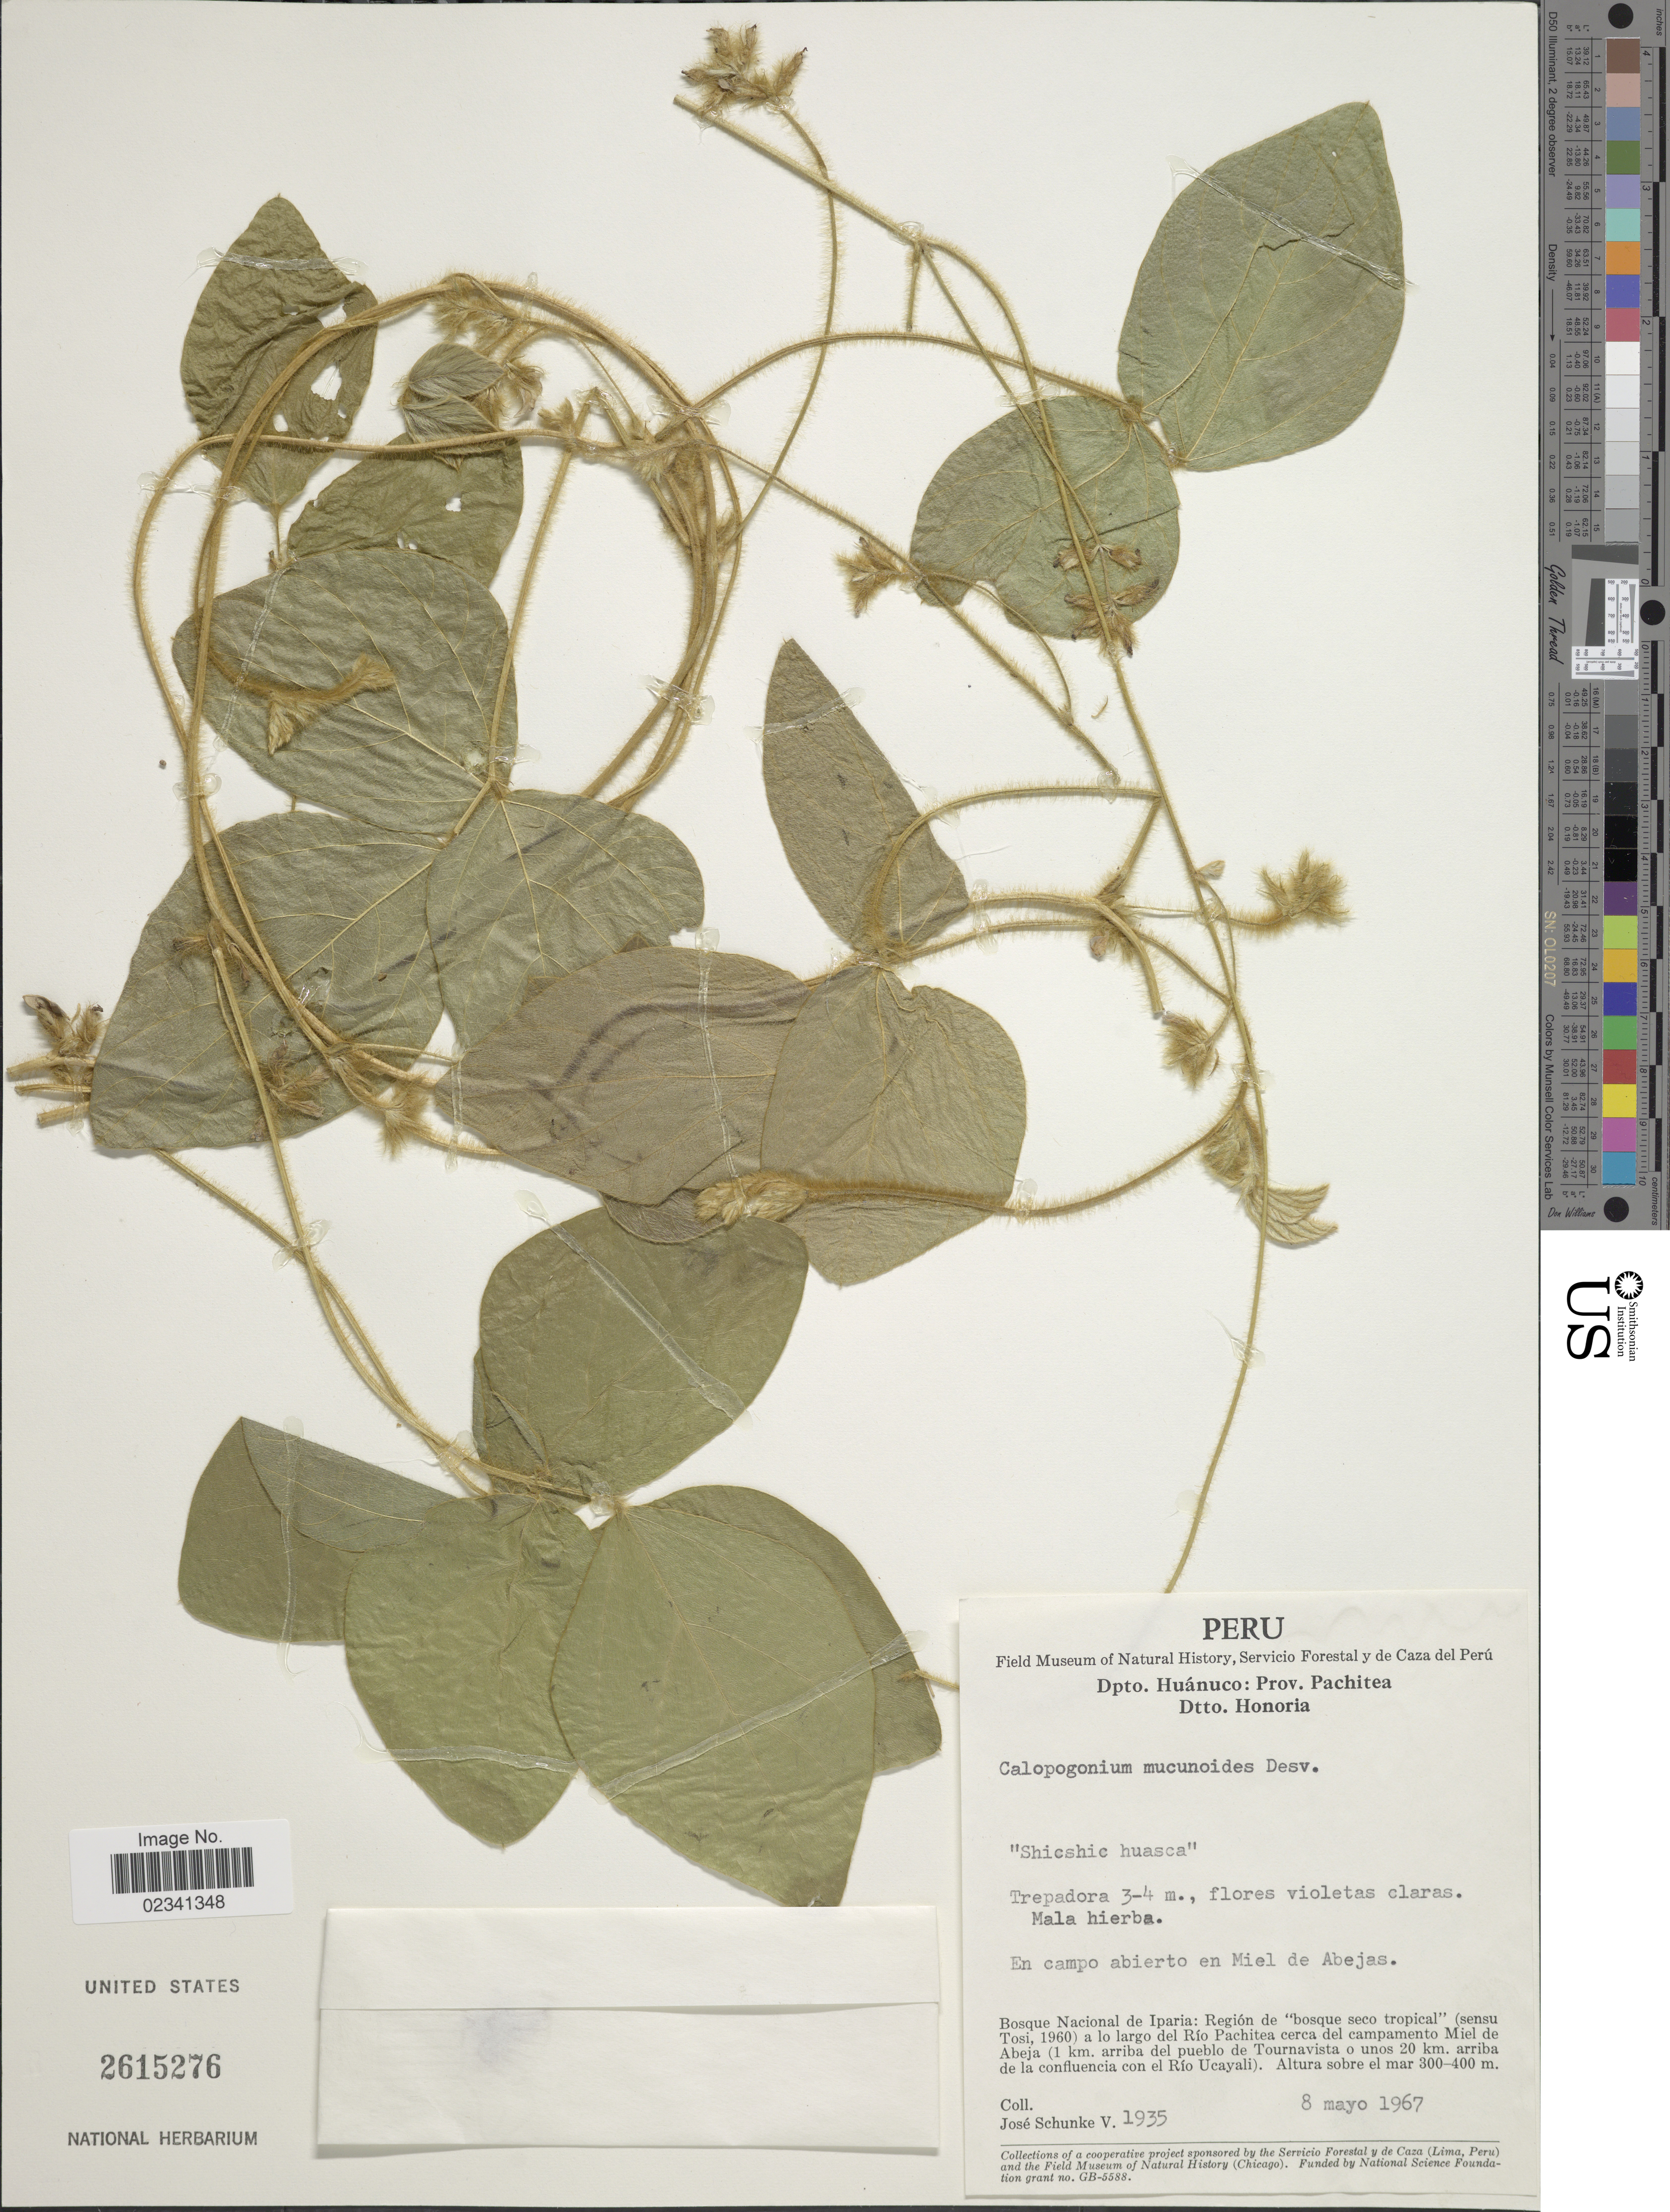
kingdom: Plantae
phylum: Tracheophyta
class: Magnoliopsida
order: Fabales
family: Fabaceae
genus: Calopogonium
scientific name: Calopogonium mucunoides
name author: Desv.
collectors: J. Schunke Vigo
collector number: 1935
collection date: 1967-05-08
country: Peru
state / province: Huánuco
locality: Prov. Pachiteam Dtto. Honoria, En campo abierto en Miel de Abejas, Bosque Nacional de Iparia: Region de "bosque seco tropical" (sensu Tosi, 1960) a lo largo del Rio Pachitea cerca del campamento Miel de Abeja (1 km. arriba del pueblo de Tournavista o unos 20 km. arriba de la confluencia con el Rio Ucayali)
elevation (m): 300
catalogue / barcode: US 2615276